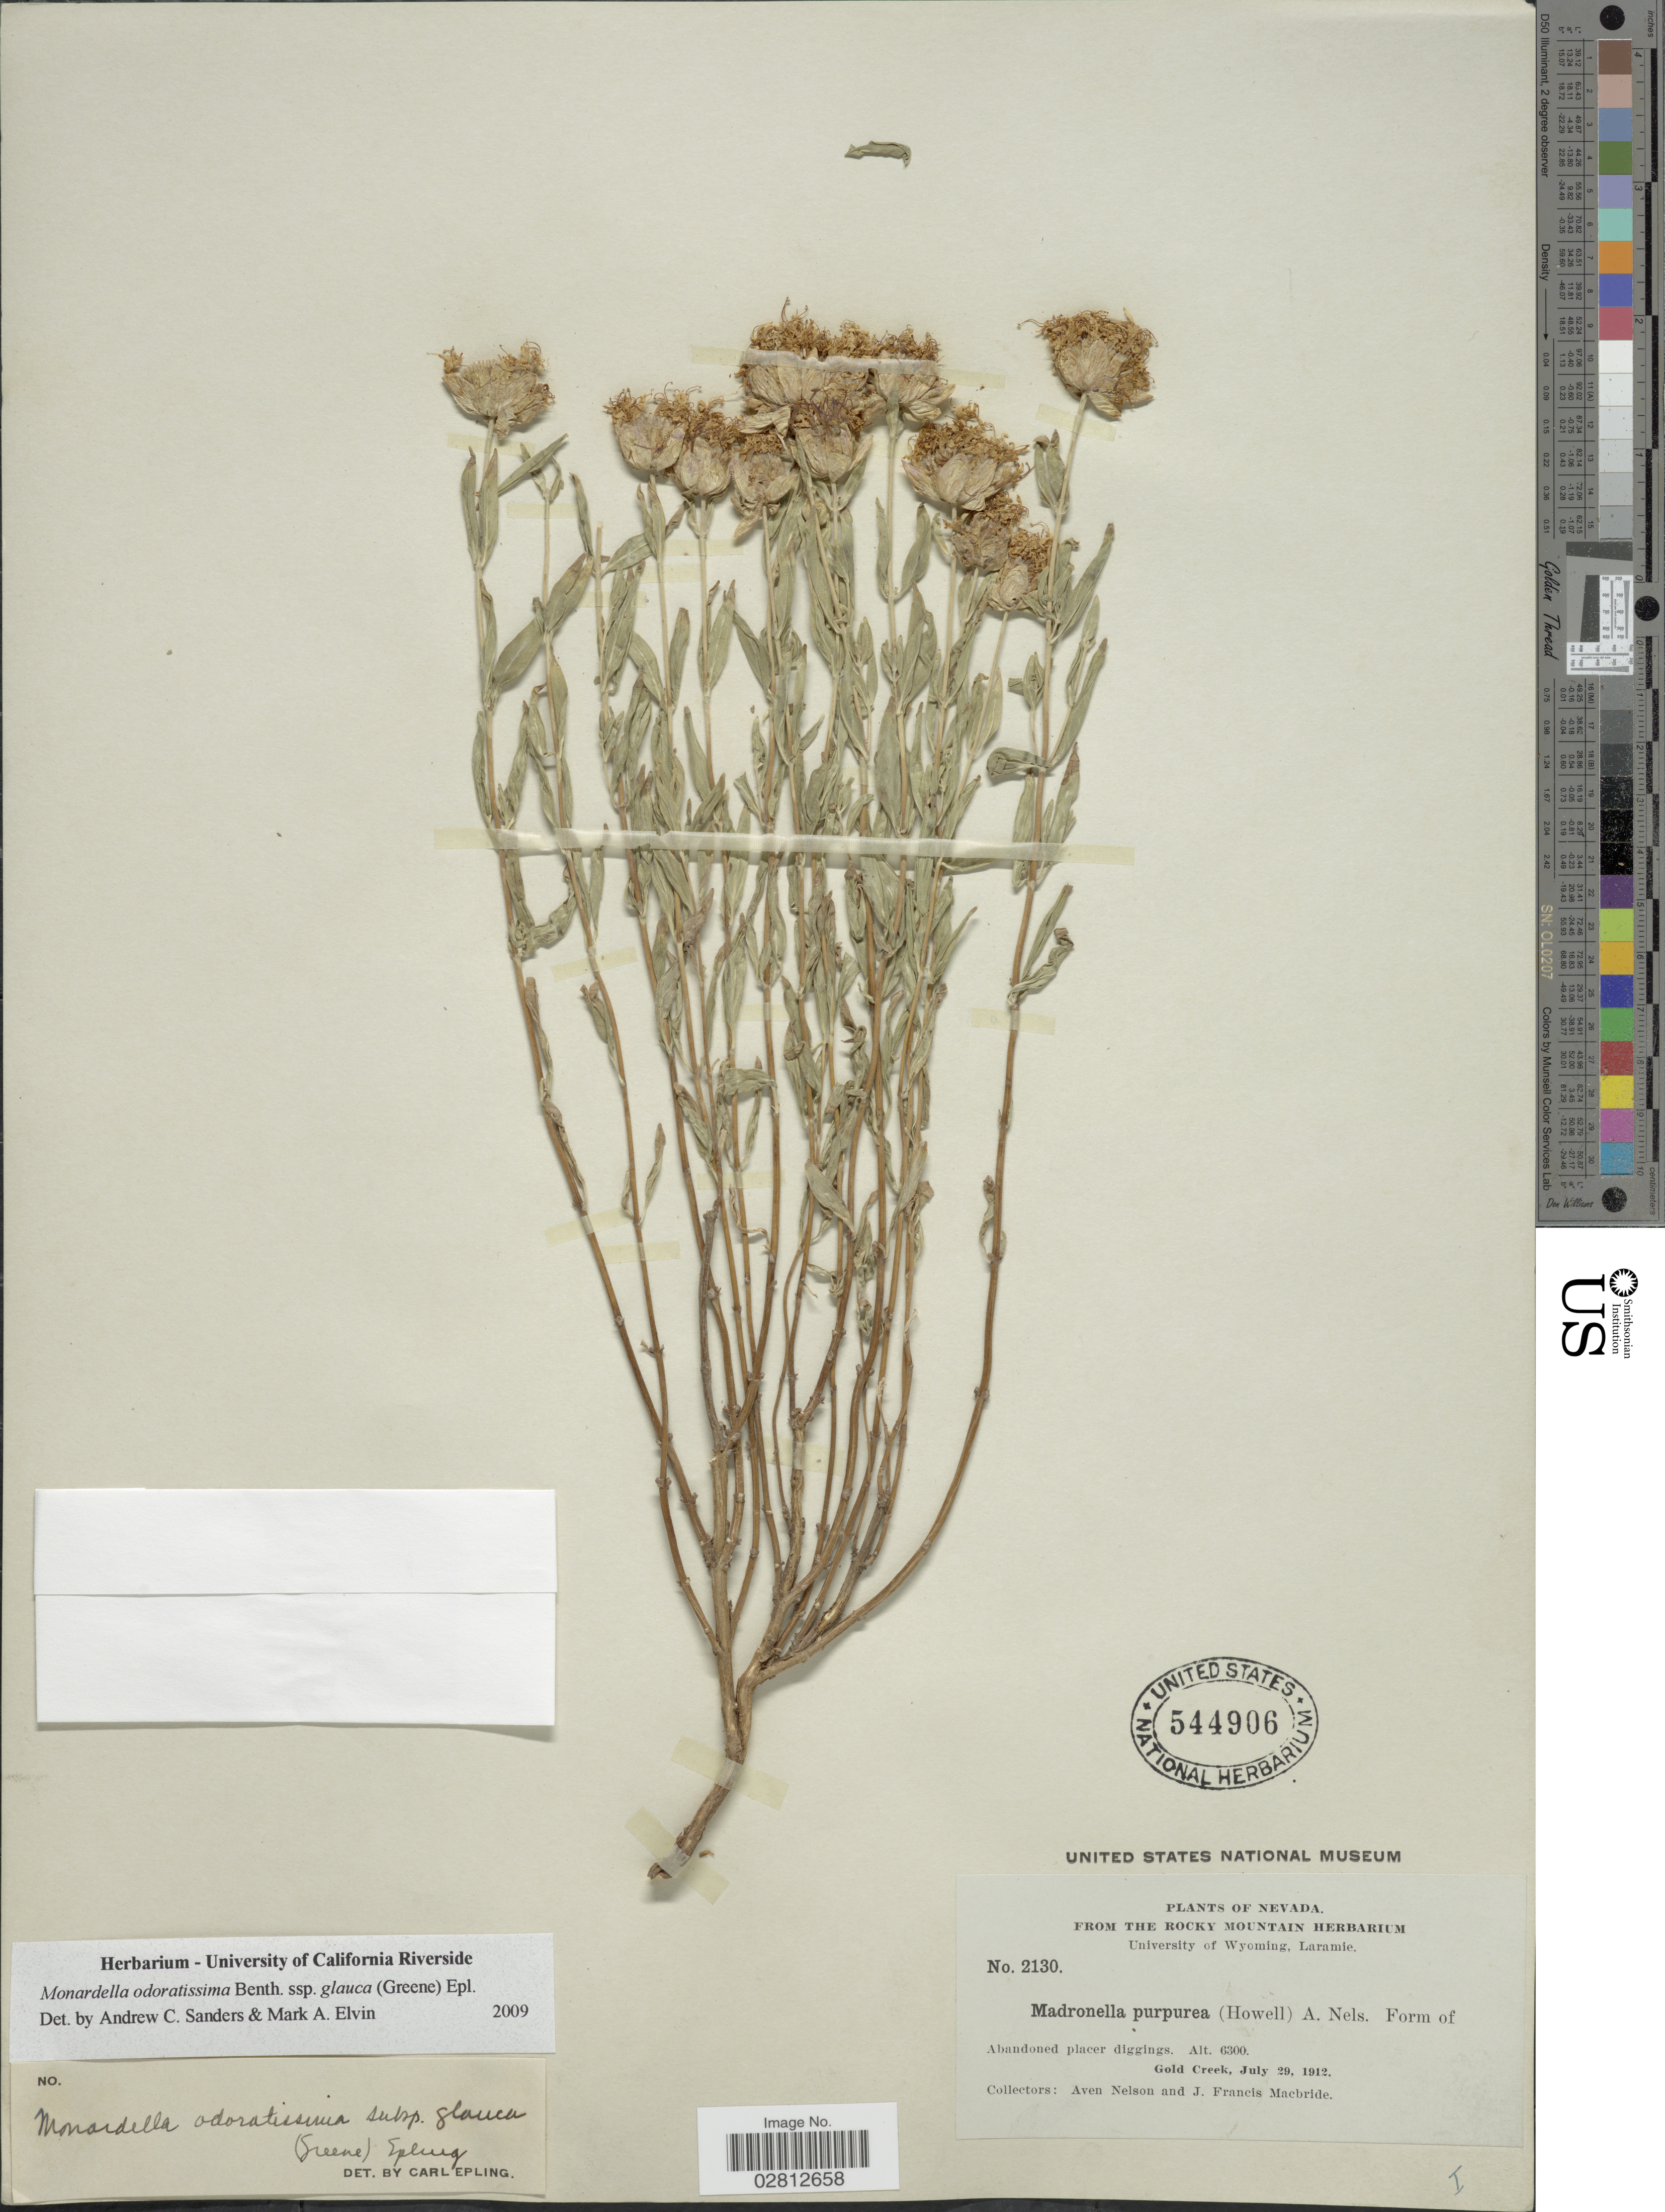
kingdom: Plantae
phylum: Tracheophyta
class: Magnoliopsida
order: Lamiales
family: Lamiaceae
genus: Monardella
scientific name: Monardella odoratissima subsp. glauca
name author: (Greene) Epling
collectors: A. Nelson & J. F. Macbride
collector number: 2130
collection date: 1912-07-29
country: United States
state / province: Nevada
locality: Gold Creek.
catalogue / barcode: US 544906